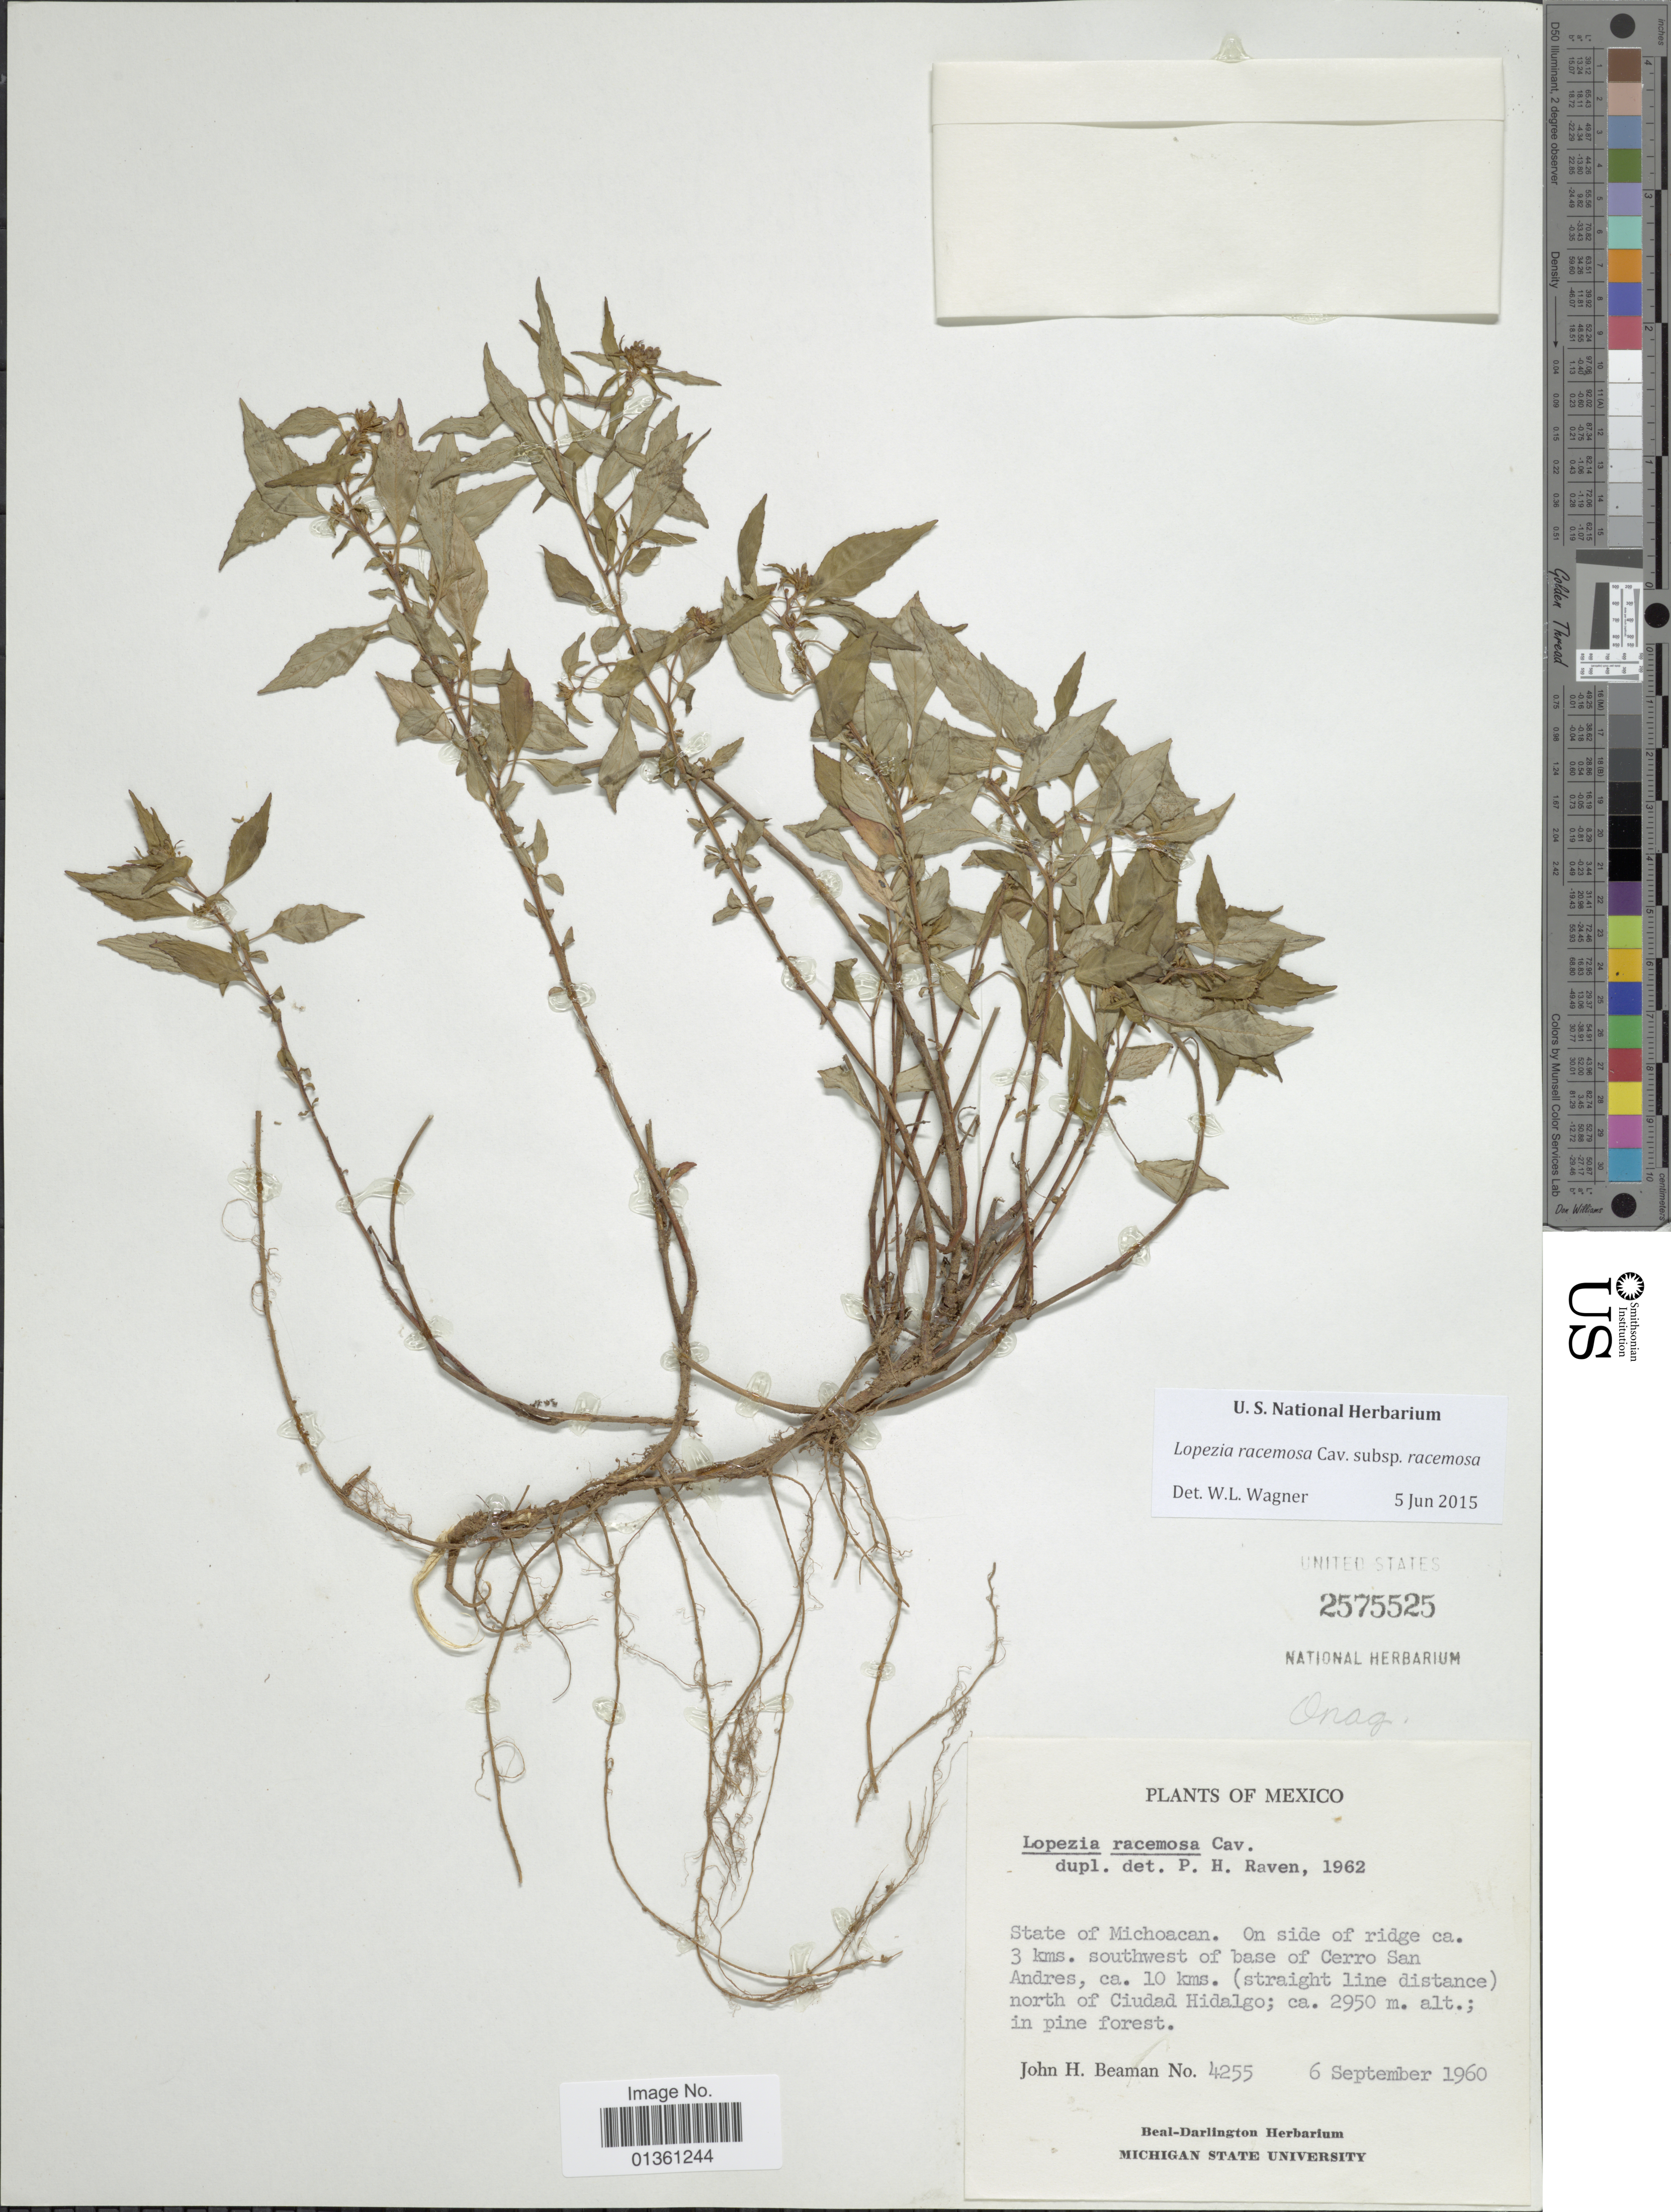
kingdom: Plantae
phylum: Tracheophyta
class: Magnoliopsida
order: Myrtales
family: Onagraceae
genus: Lopezia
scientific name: Lopezia racemosa subsp. racemosa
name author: Cav.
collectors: J. H. Beaman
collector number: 4255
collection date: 1960-09-06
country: Mexico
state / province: Michoacán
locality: On side of ridge ca. 3 kms. southwest of base of Cerro San Andres, ca. 10 kms. (straight line distance) north of Ciudad Hidalgo.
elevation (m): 2950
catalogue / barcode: US 2575525